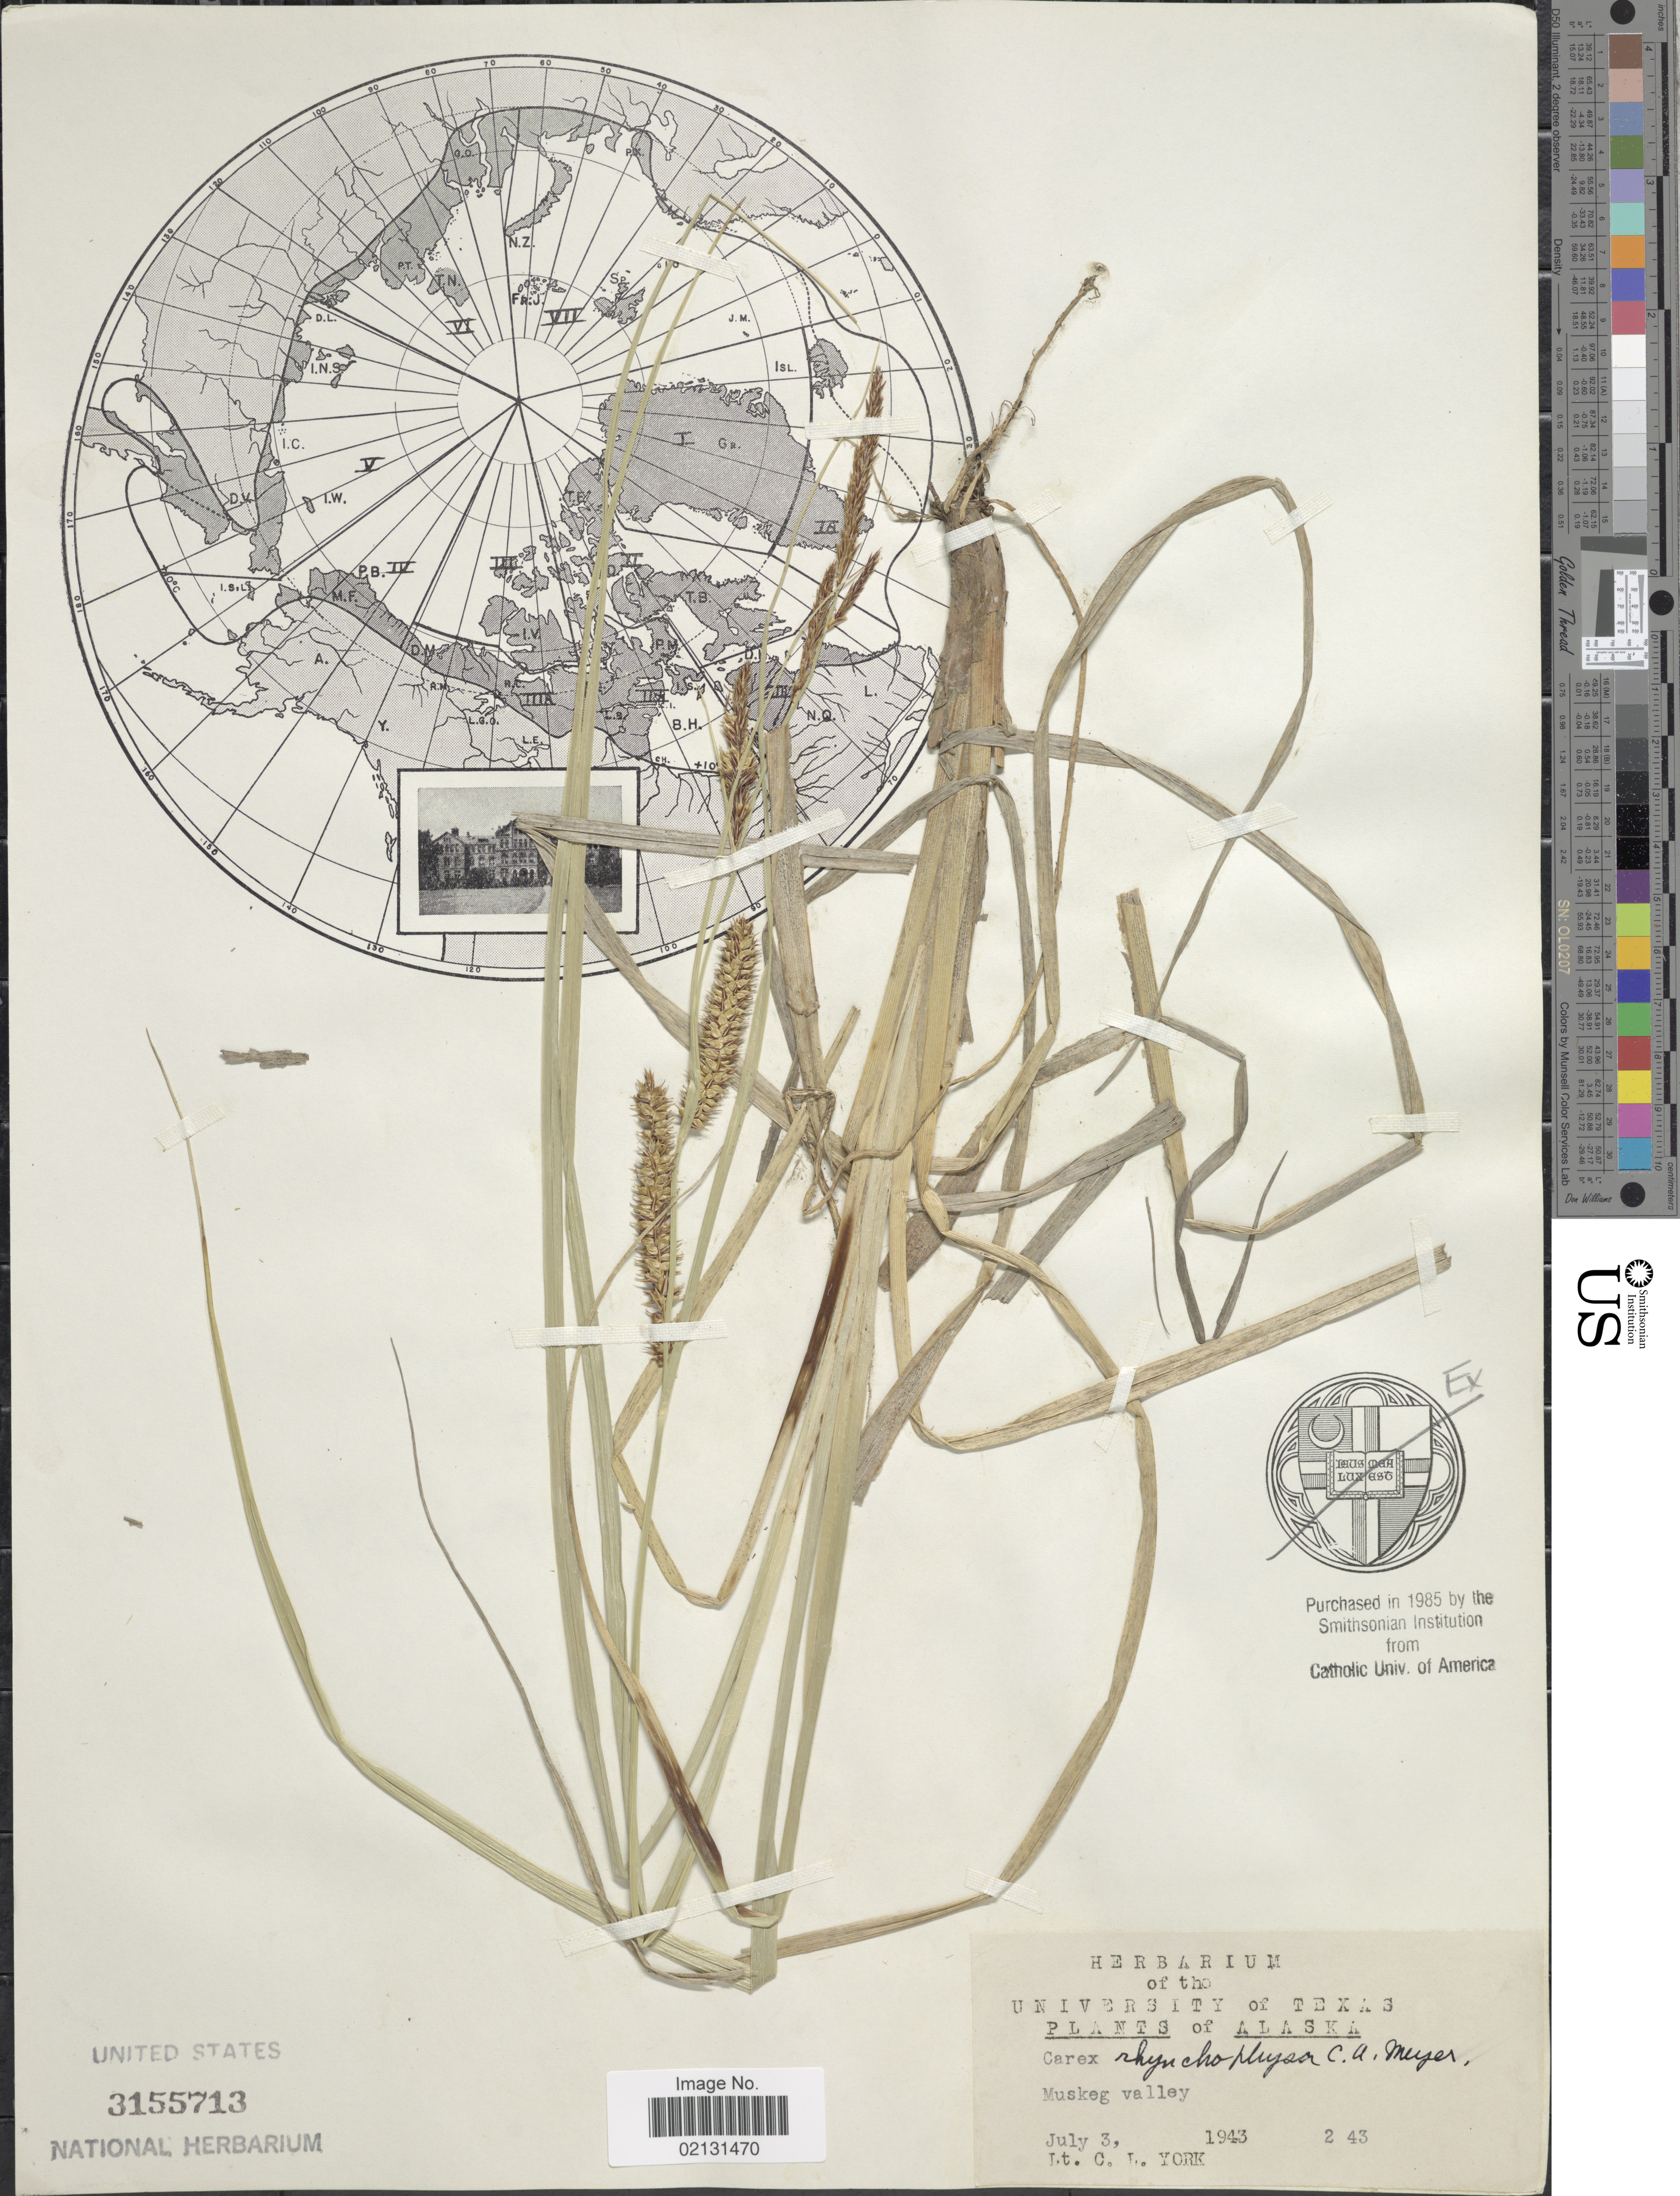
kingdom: Plantae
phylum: Tracheophyta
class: Liliopsida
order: Poales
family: Cyperaceae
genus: Carex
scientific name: Carex utriculata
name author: Boott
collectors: C. L. York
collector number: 243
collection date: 1943-07-03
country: United States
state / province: Alaska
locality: Muskeg valley.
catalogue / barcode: US 3155713